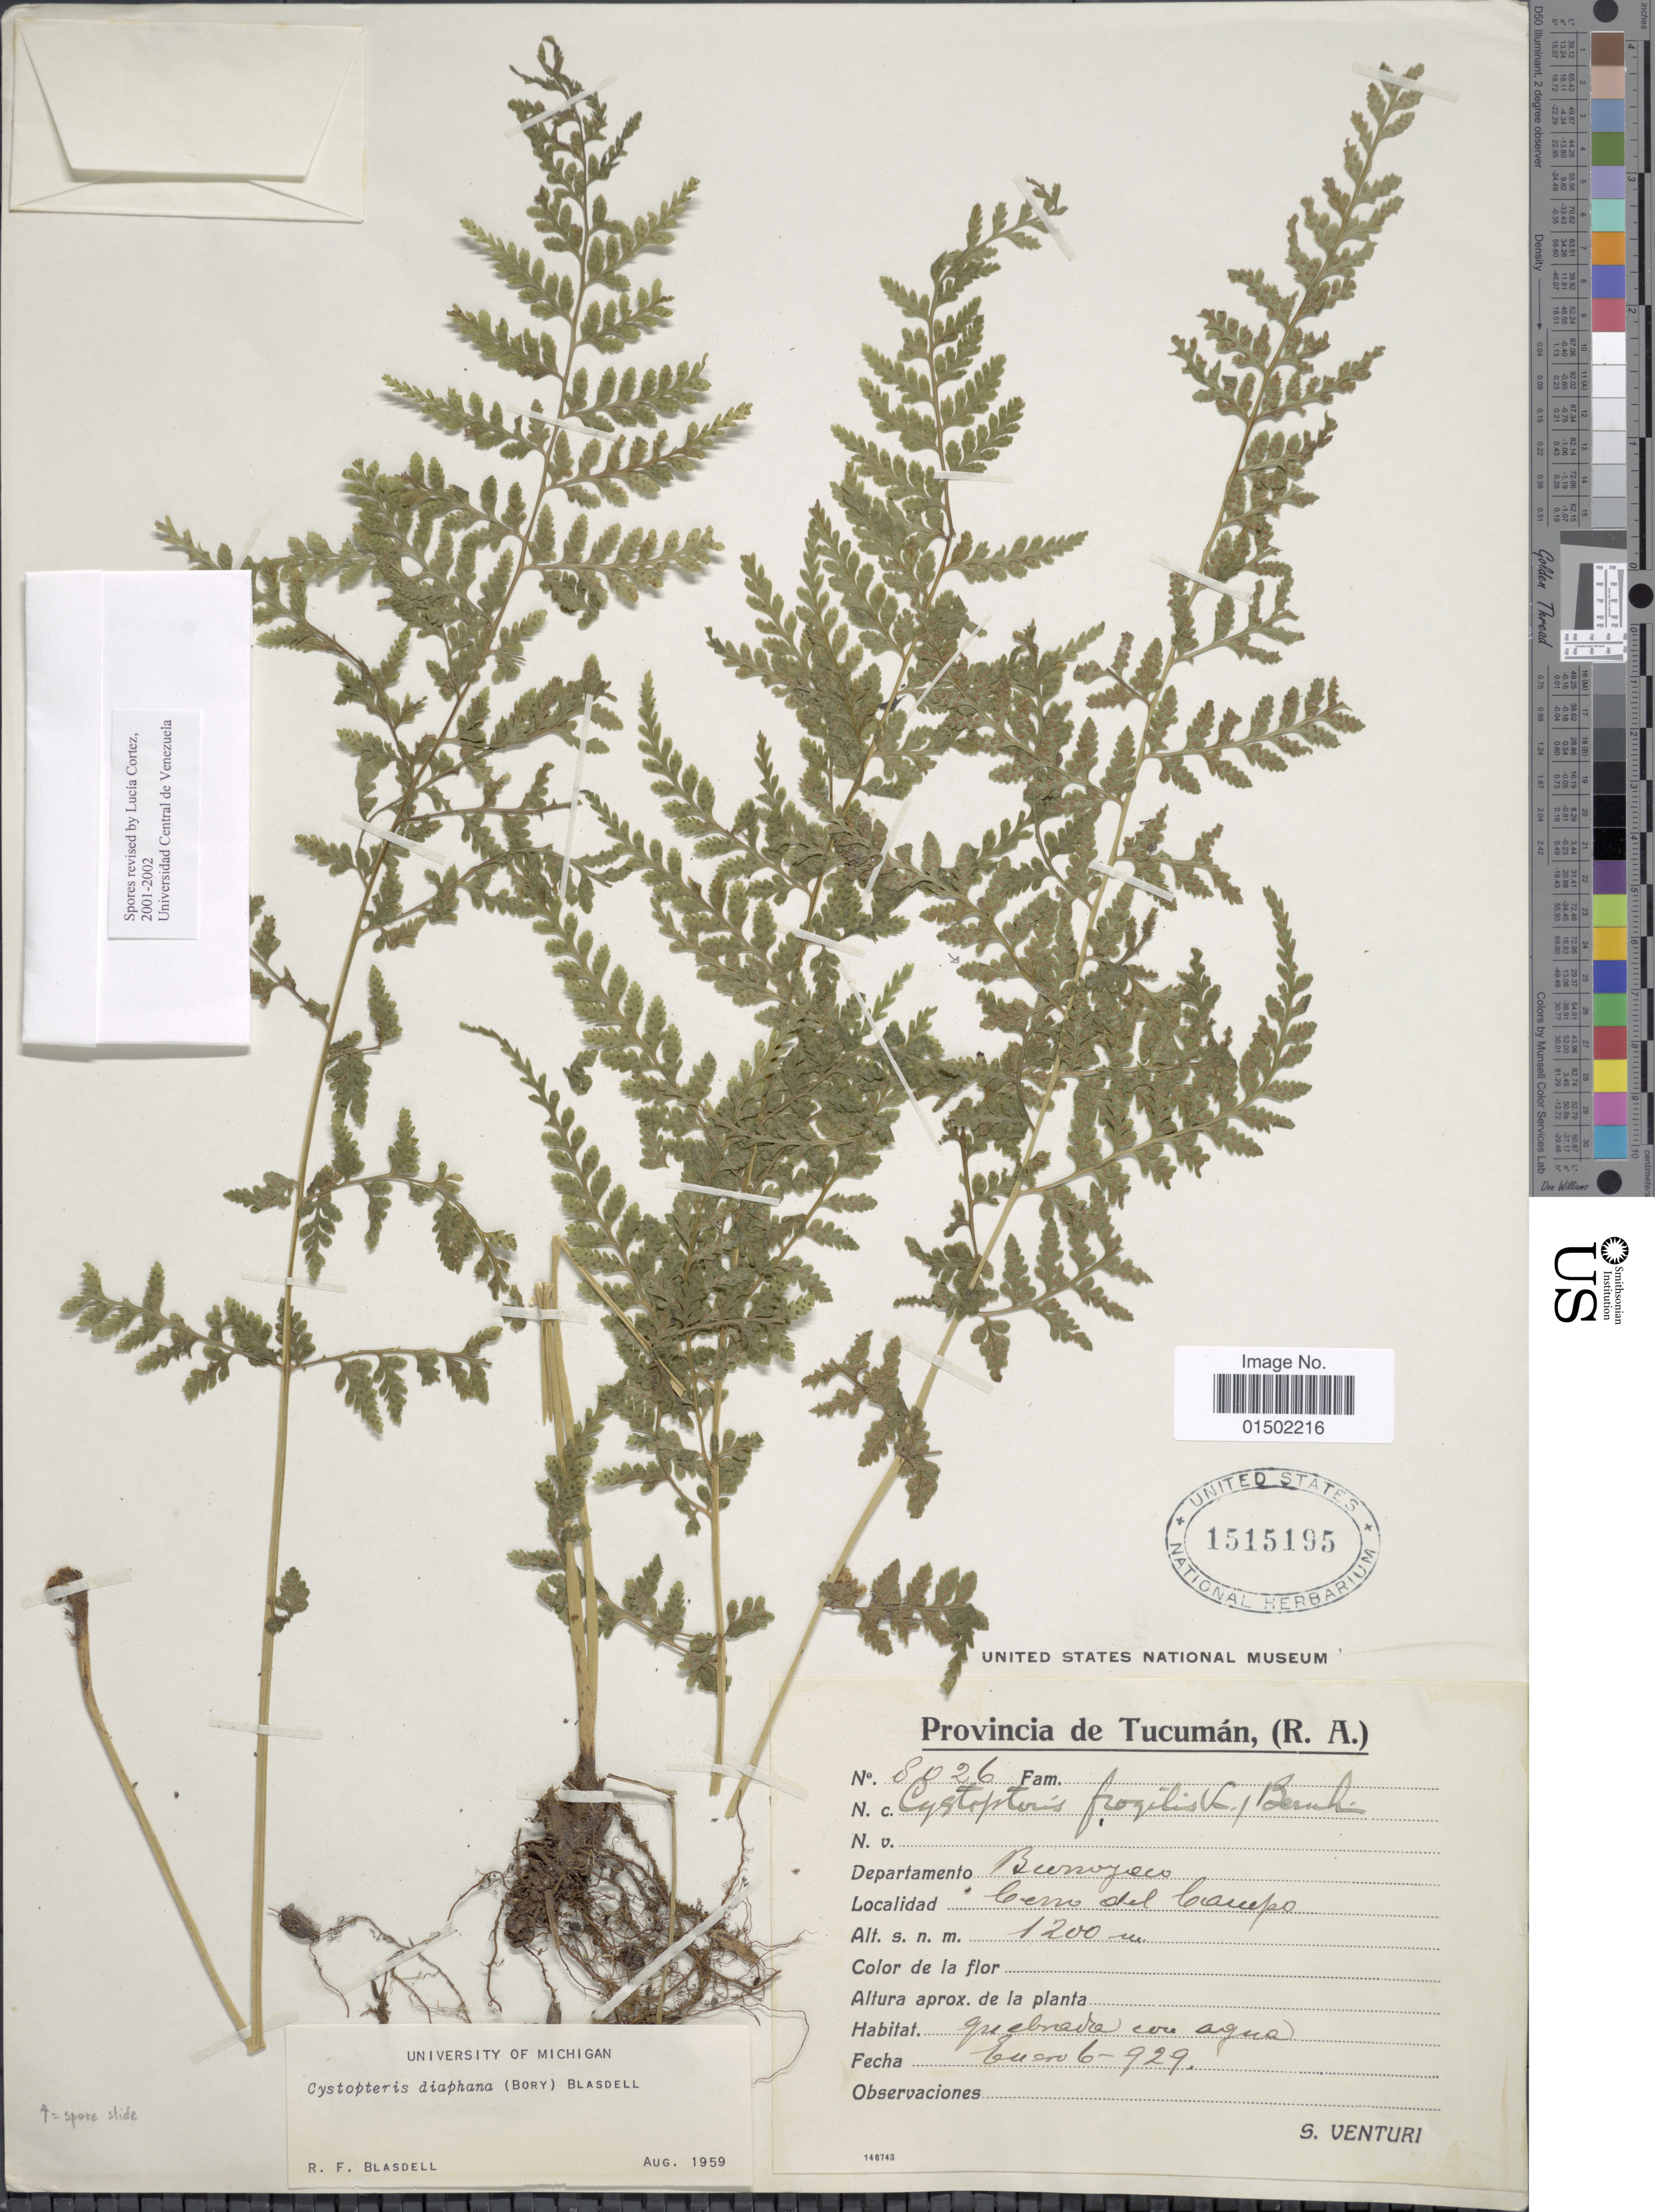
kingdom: Plantae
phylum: Tracheophyta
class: Polypodiopsida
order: Polypodiales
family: Cystopteridaceae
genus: Cystopteris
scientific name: Cystopteris diaphana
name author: (Bory) Blasdell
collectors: S. Venturi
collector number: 8026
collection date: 1929-01-06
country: Argentina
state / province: Tucumán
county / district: Burruyacú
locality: Cerro del Campo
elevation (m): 1200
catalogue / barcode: US 1515195